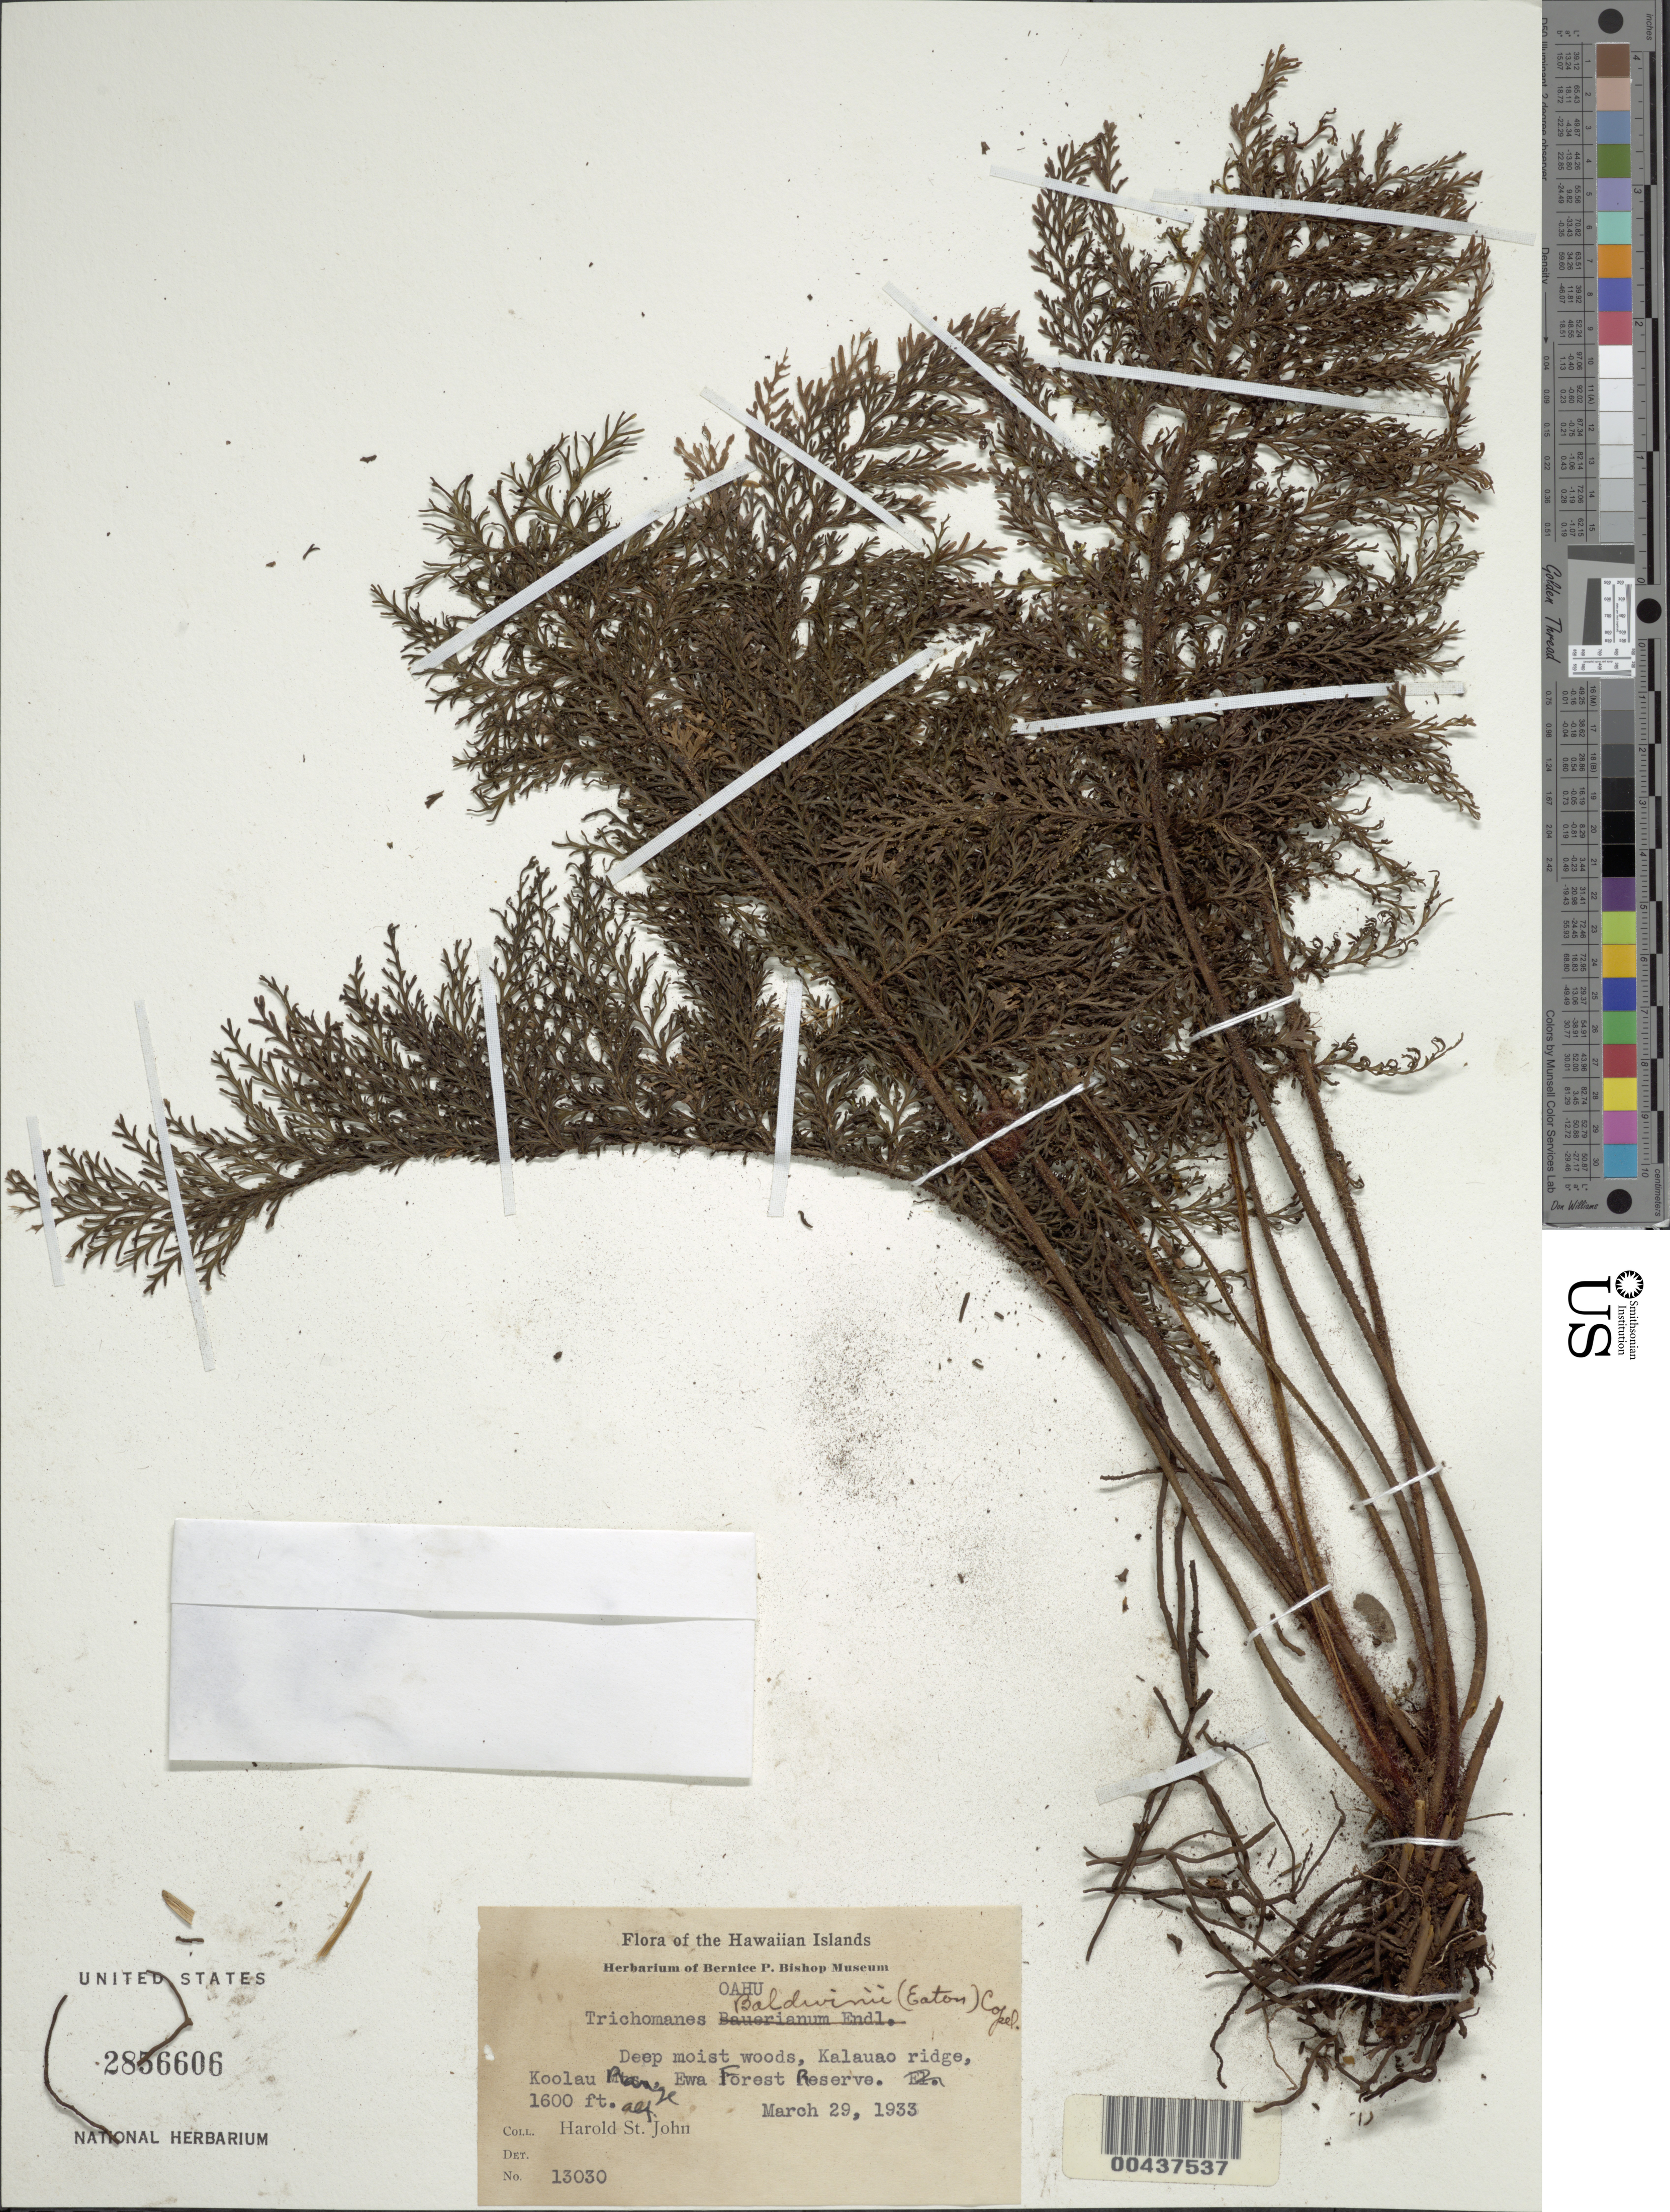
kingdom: Plantae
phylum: Tracheophyta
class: Polypodiopsida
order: Hymenophyllales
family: Hymenophyllaceae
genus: Callistopteris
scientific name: Callistopteris baueriana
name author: Copel.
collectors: H. St. John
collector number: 13030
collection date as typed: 29 Mar 1933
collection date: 1933-03-29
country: United States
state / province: Hawaii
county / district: Honolulu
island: Oahu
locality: Kalauao ridge, Koolau Range, Ewa Forest Reserve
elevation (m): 488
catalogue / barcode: US 2856606